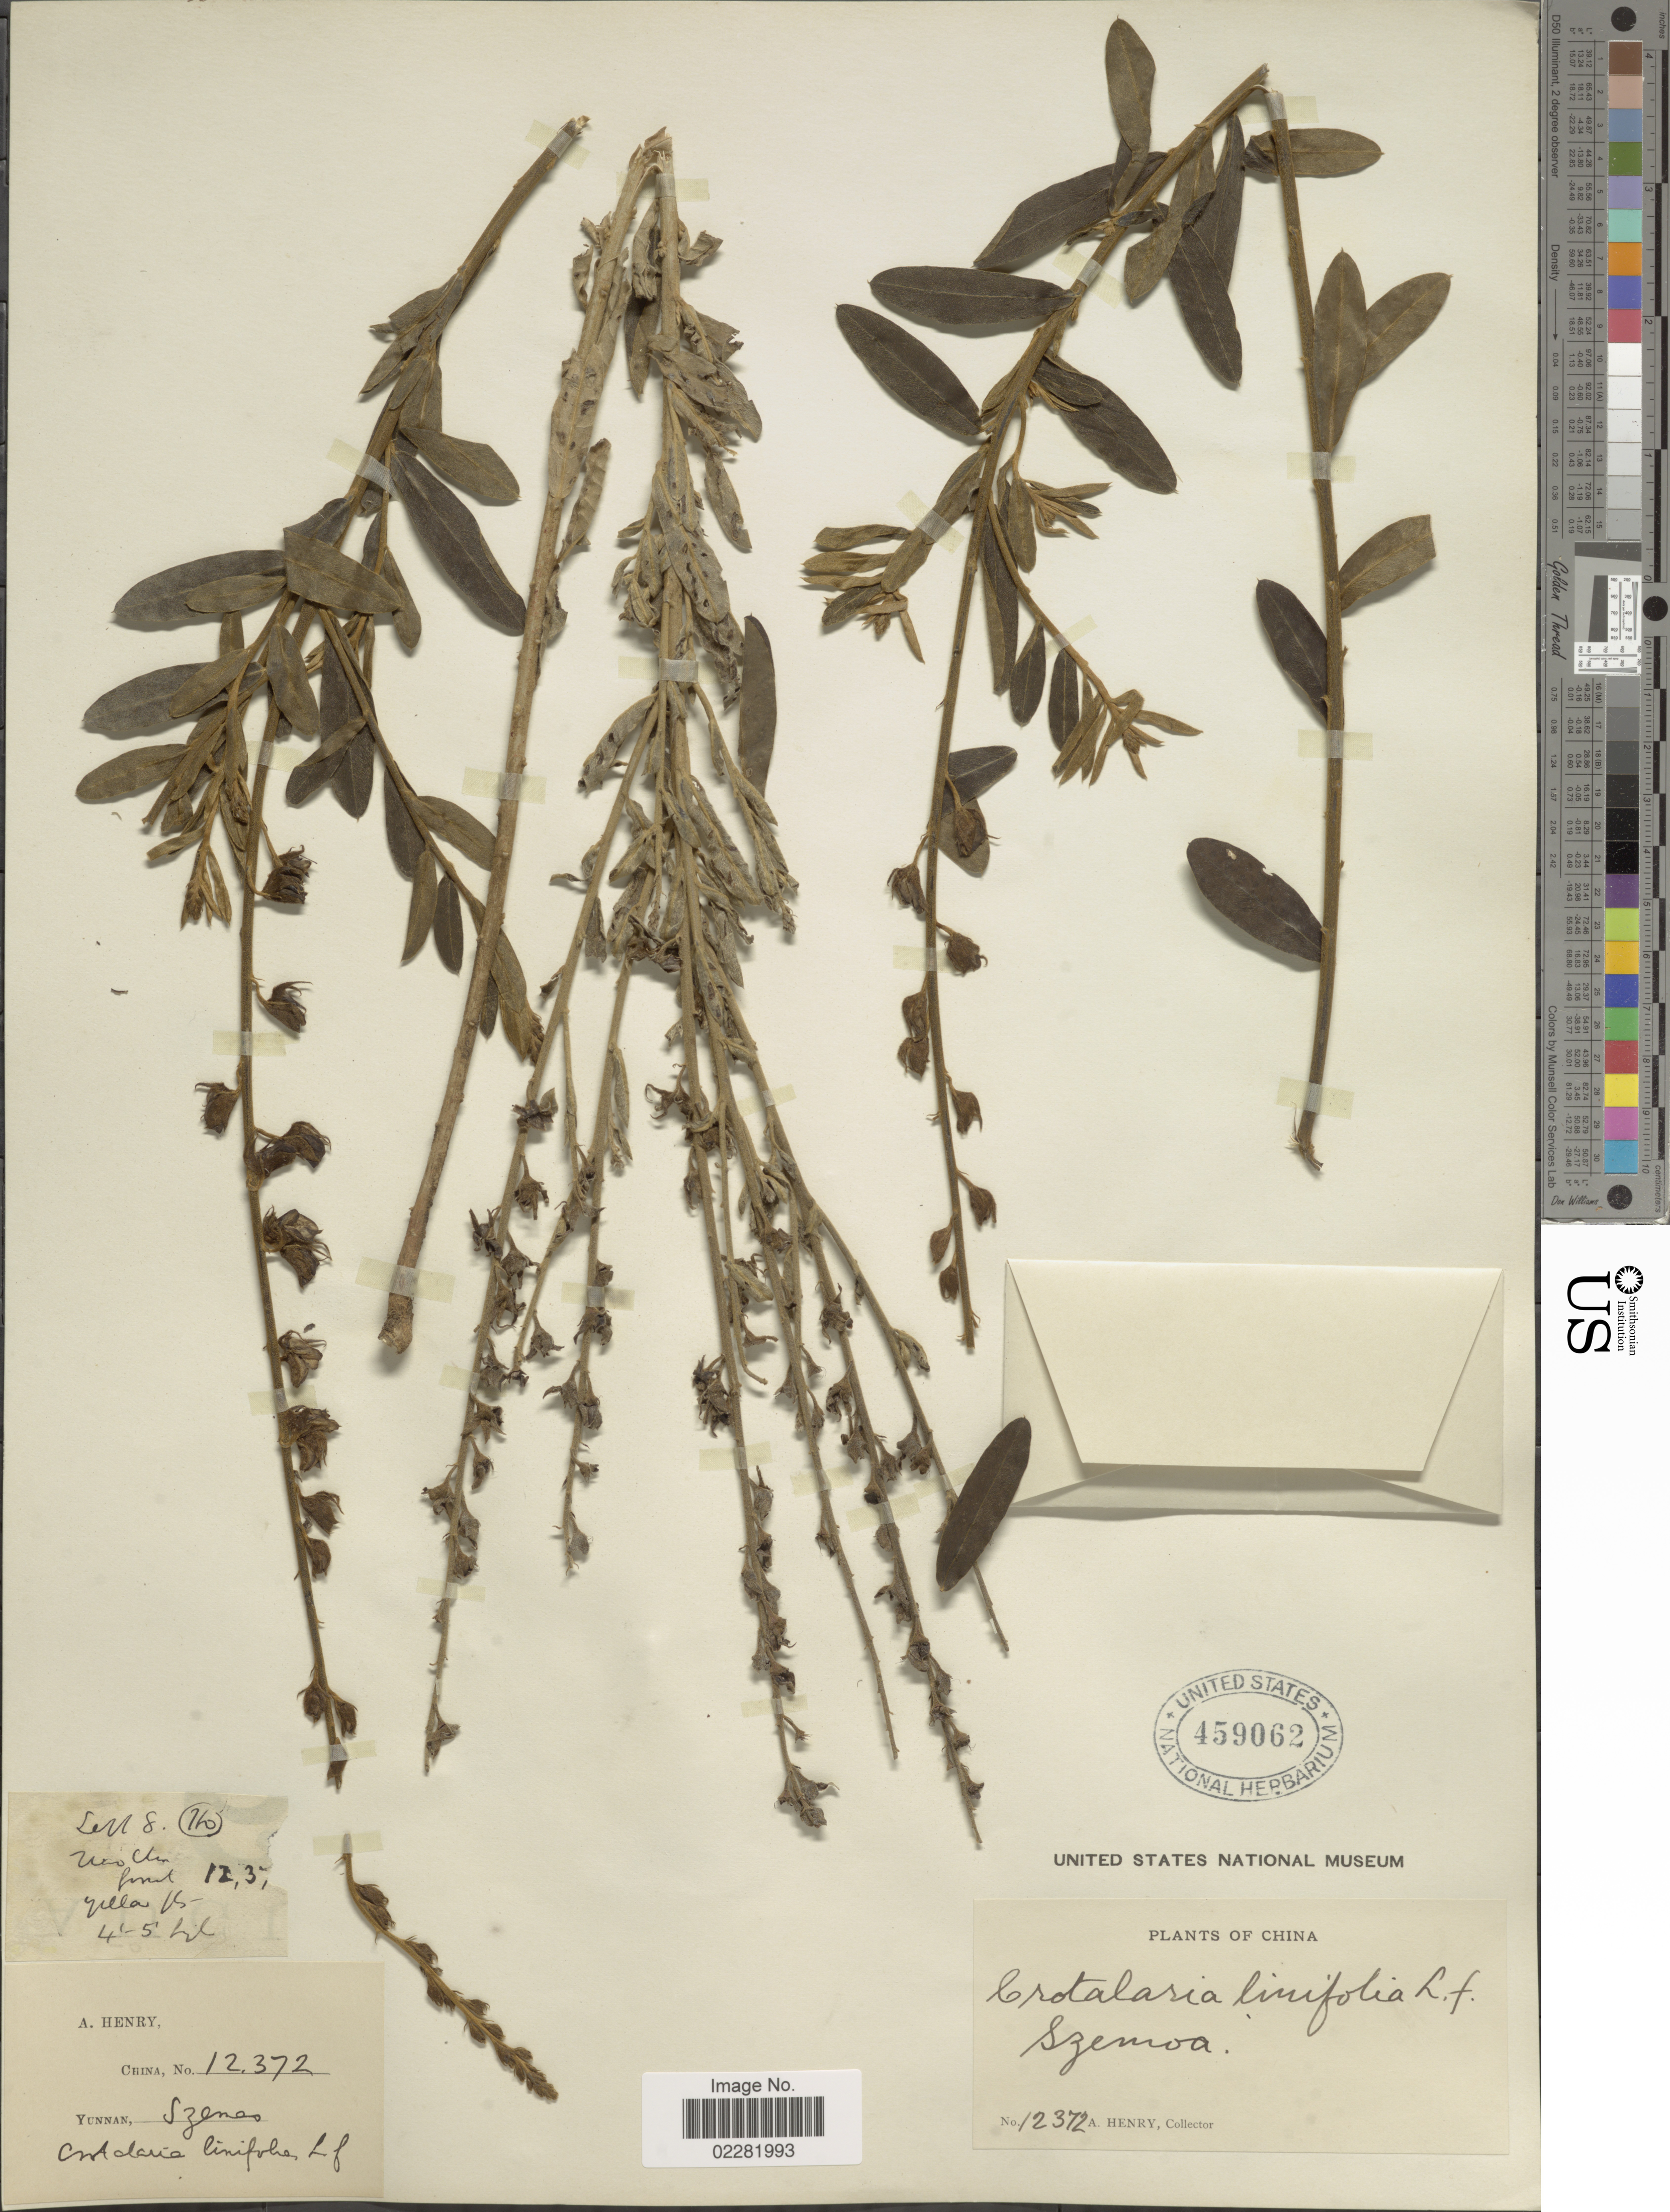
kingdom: Plantae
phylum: Tracheophyta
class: Magnoliopsida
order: Fabales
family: Fabaceae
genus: Crotalaria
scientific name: Crotalaria linifolia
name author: L. f.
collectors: A. Henry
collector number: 12372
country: China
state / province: Yunnan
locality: Szemoa. Ho.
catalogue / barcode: US 459062